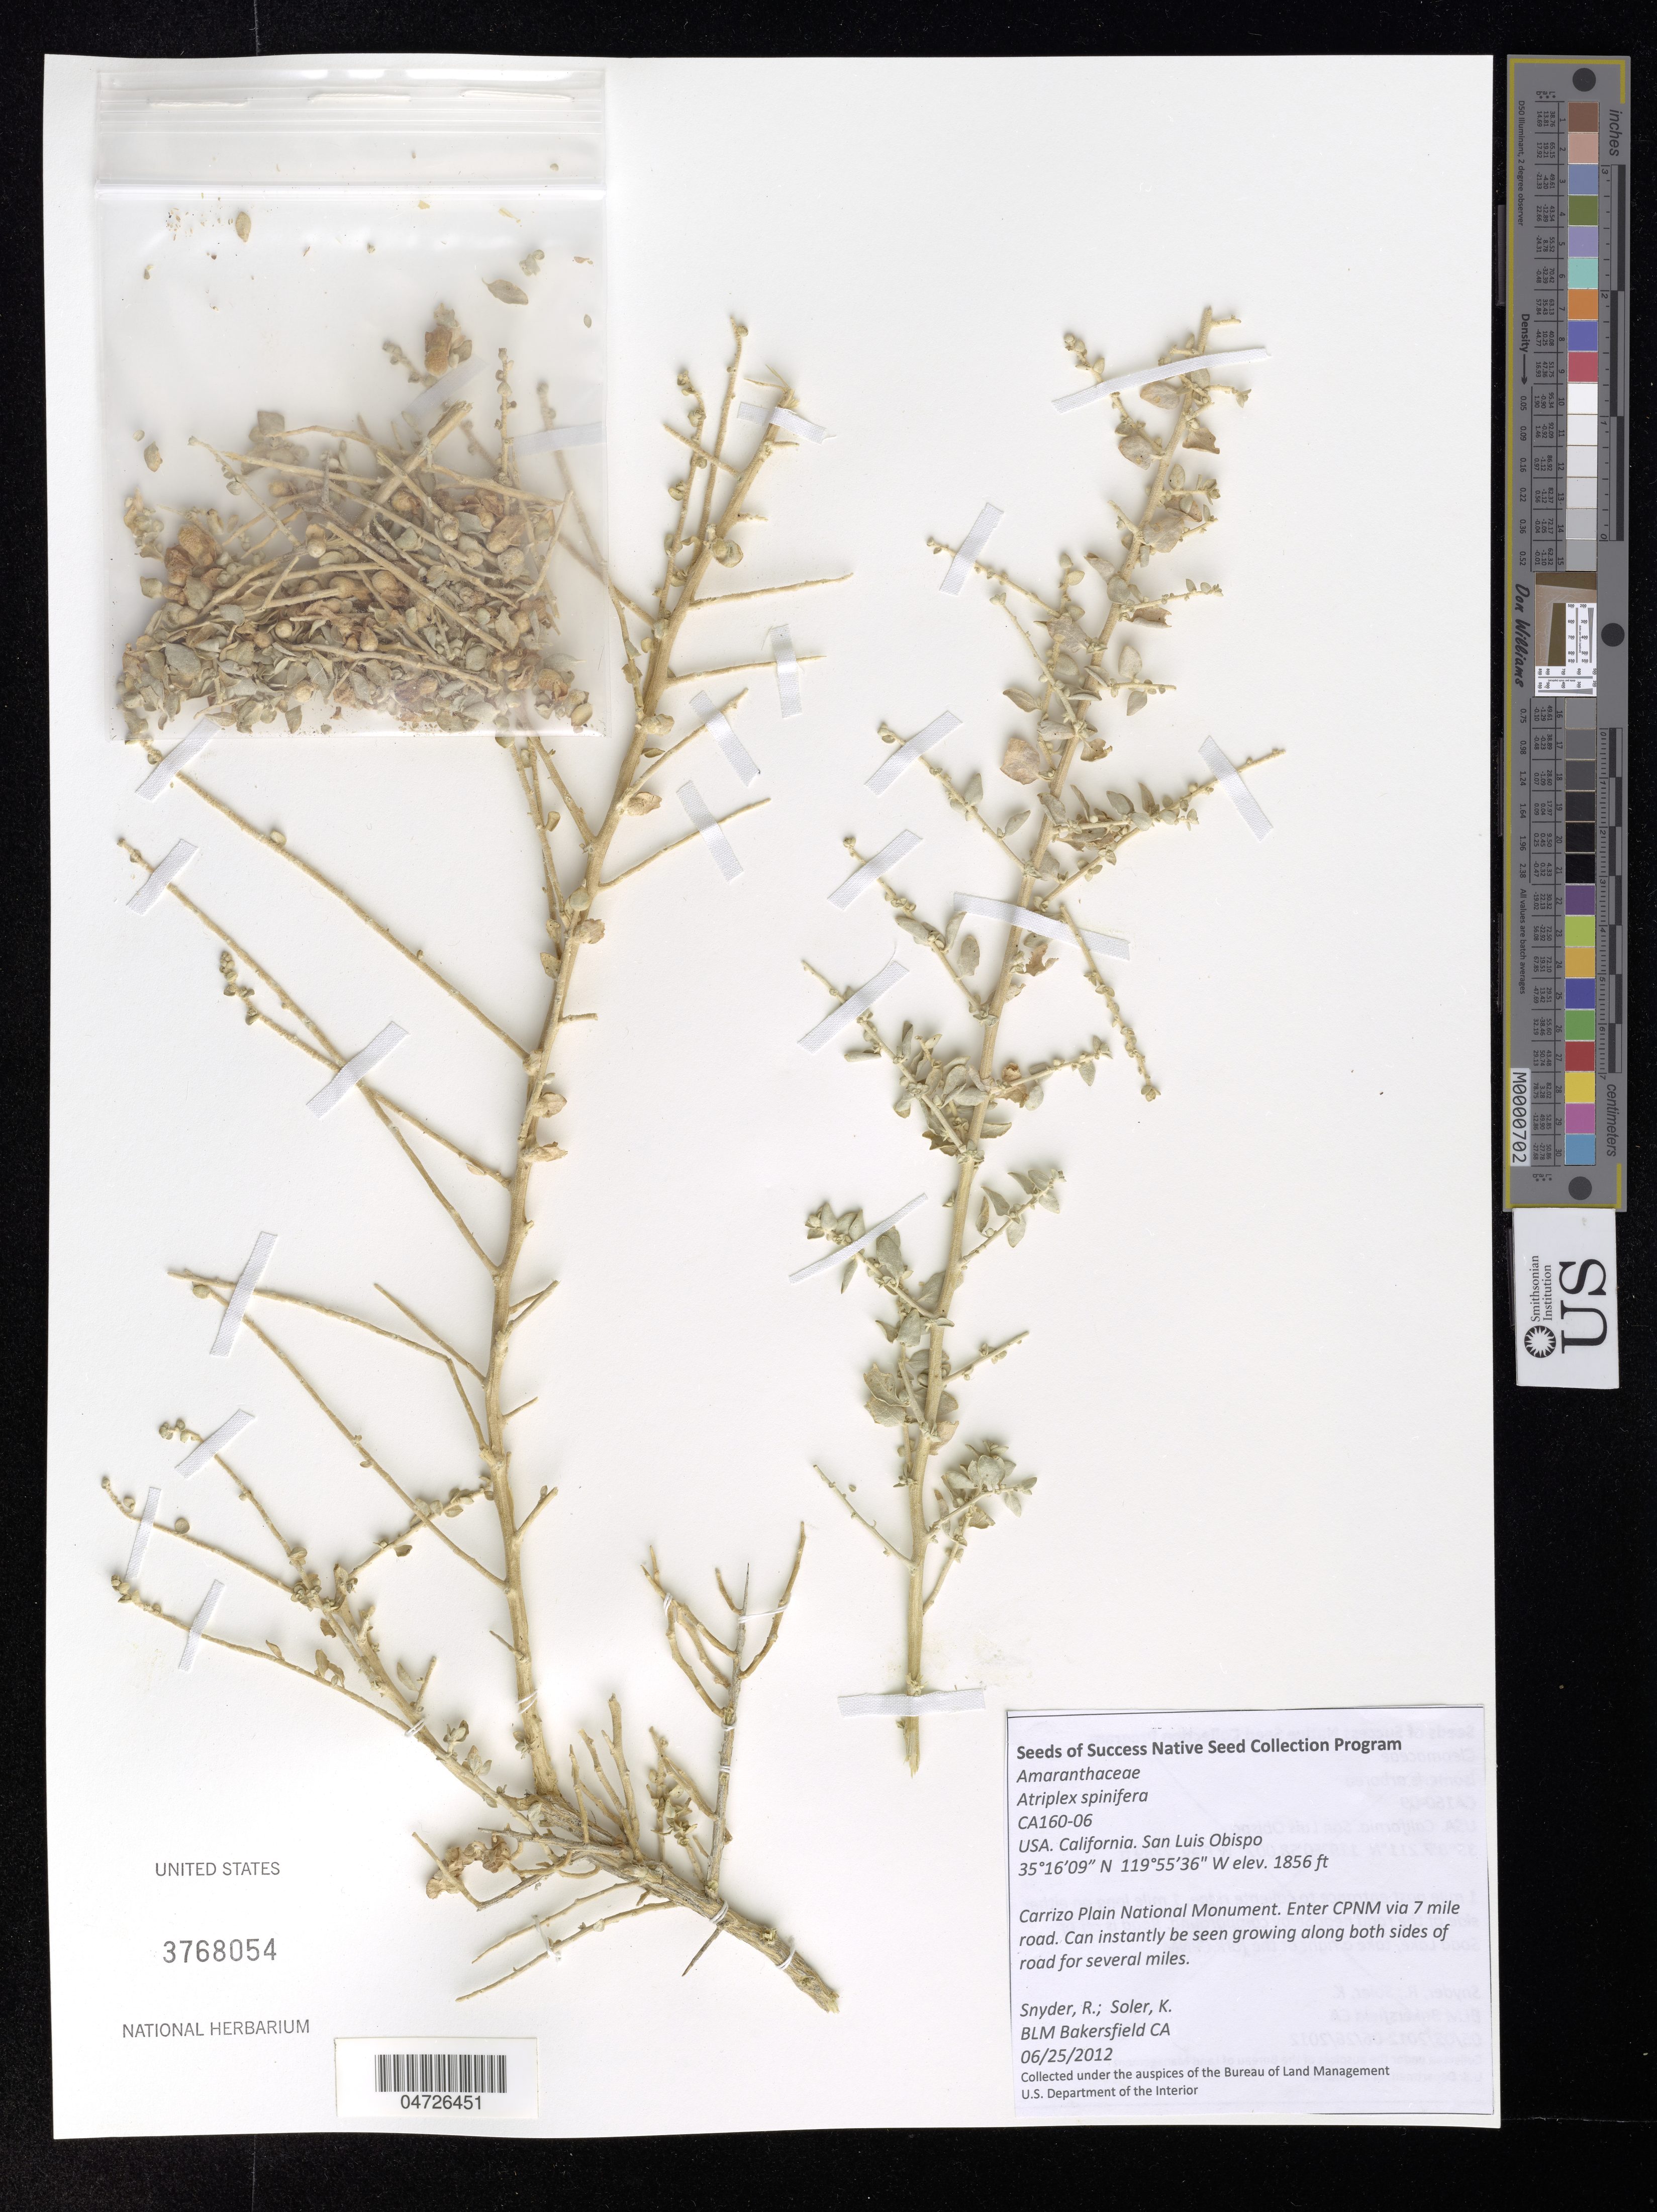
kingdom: Plantae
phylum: Tracheophyta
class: Magnoliopsida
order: Caryophyllales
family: Amaranthaceae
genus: Atriplex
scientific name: Atriplex spinifera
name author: J.F. Macbr.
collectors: R. Snyder & K. Soler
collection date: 2012-06-25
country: United States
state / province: California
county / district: San Luis Obispo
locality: San Luis Obispo. Carrizo Plain National Monument. Enter CPNM via 7 mile road.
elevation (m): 566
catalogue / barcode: US 3768054